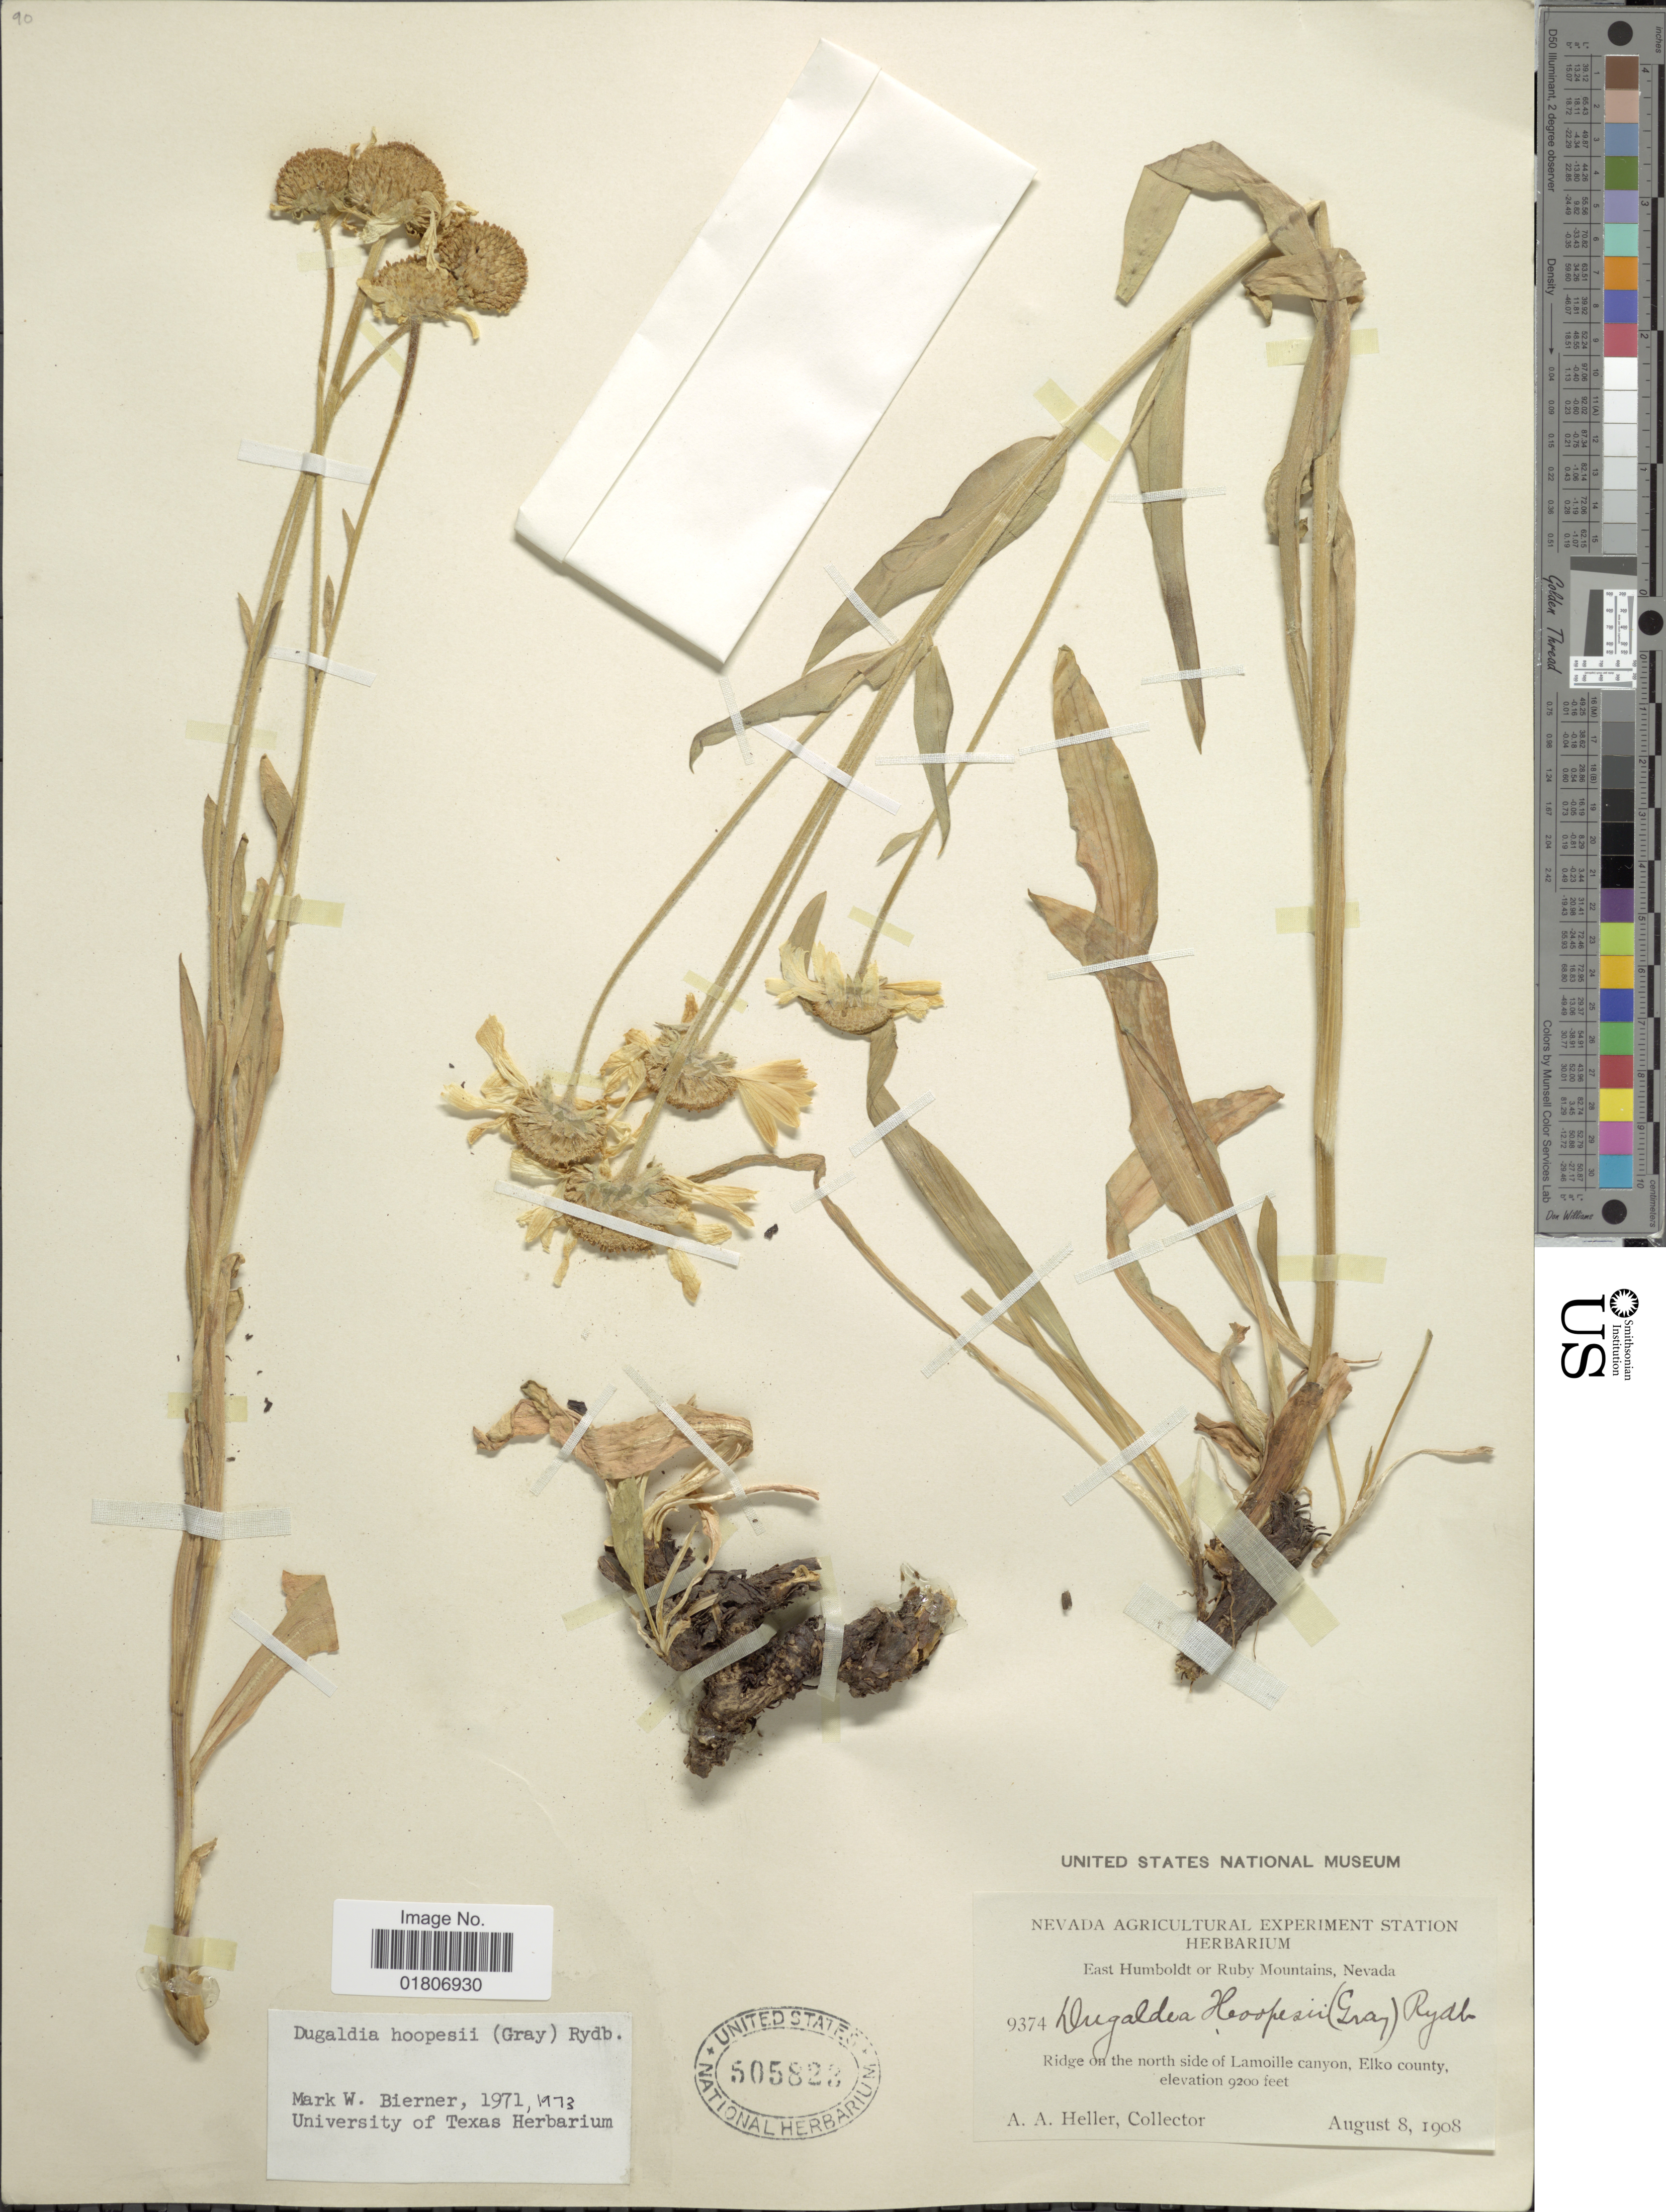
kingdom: Plantae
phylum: Tracheophyta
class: Magnoliopsida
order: Asterales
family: Asteraceae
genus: Dugaldia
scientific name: Dugaldia hoopesii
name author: (A. Gray) Rydb.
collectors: A. A. Heller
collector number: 9374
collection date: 1908-08-08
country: United States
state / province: Nevada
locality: East Humboldt or Ruby Mountains. Ridge of north side of Lamoille canyon, Elko county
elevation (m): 2804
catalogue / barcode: US 505823